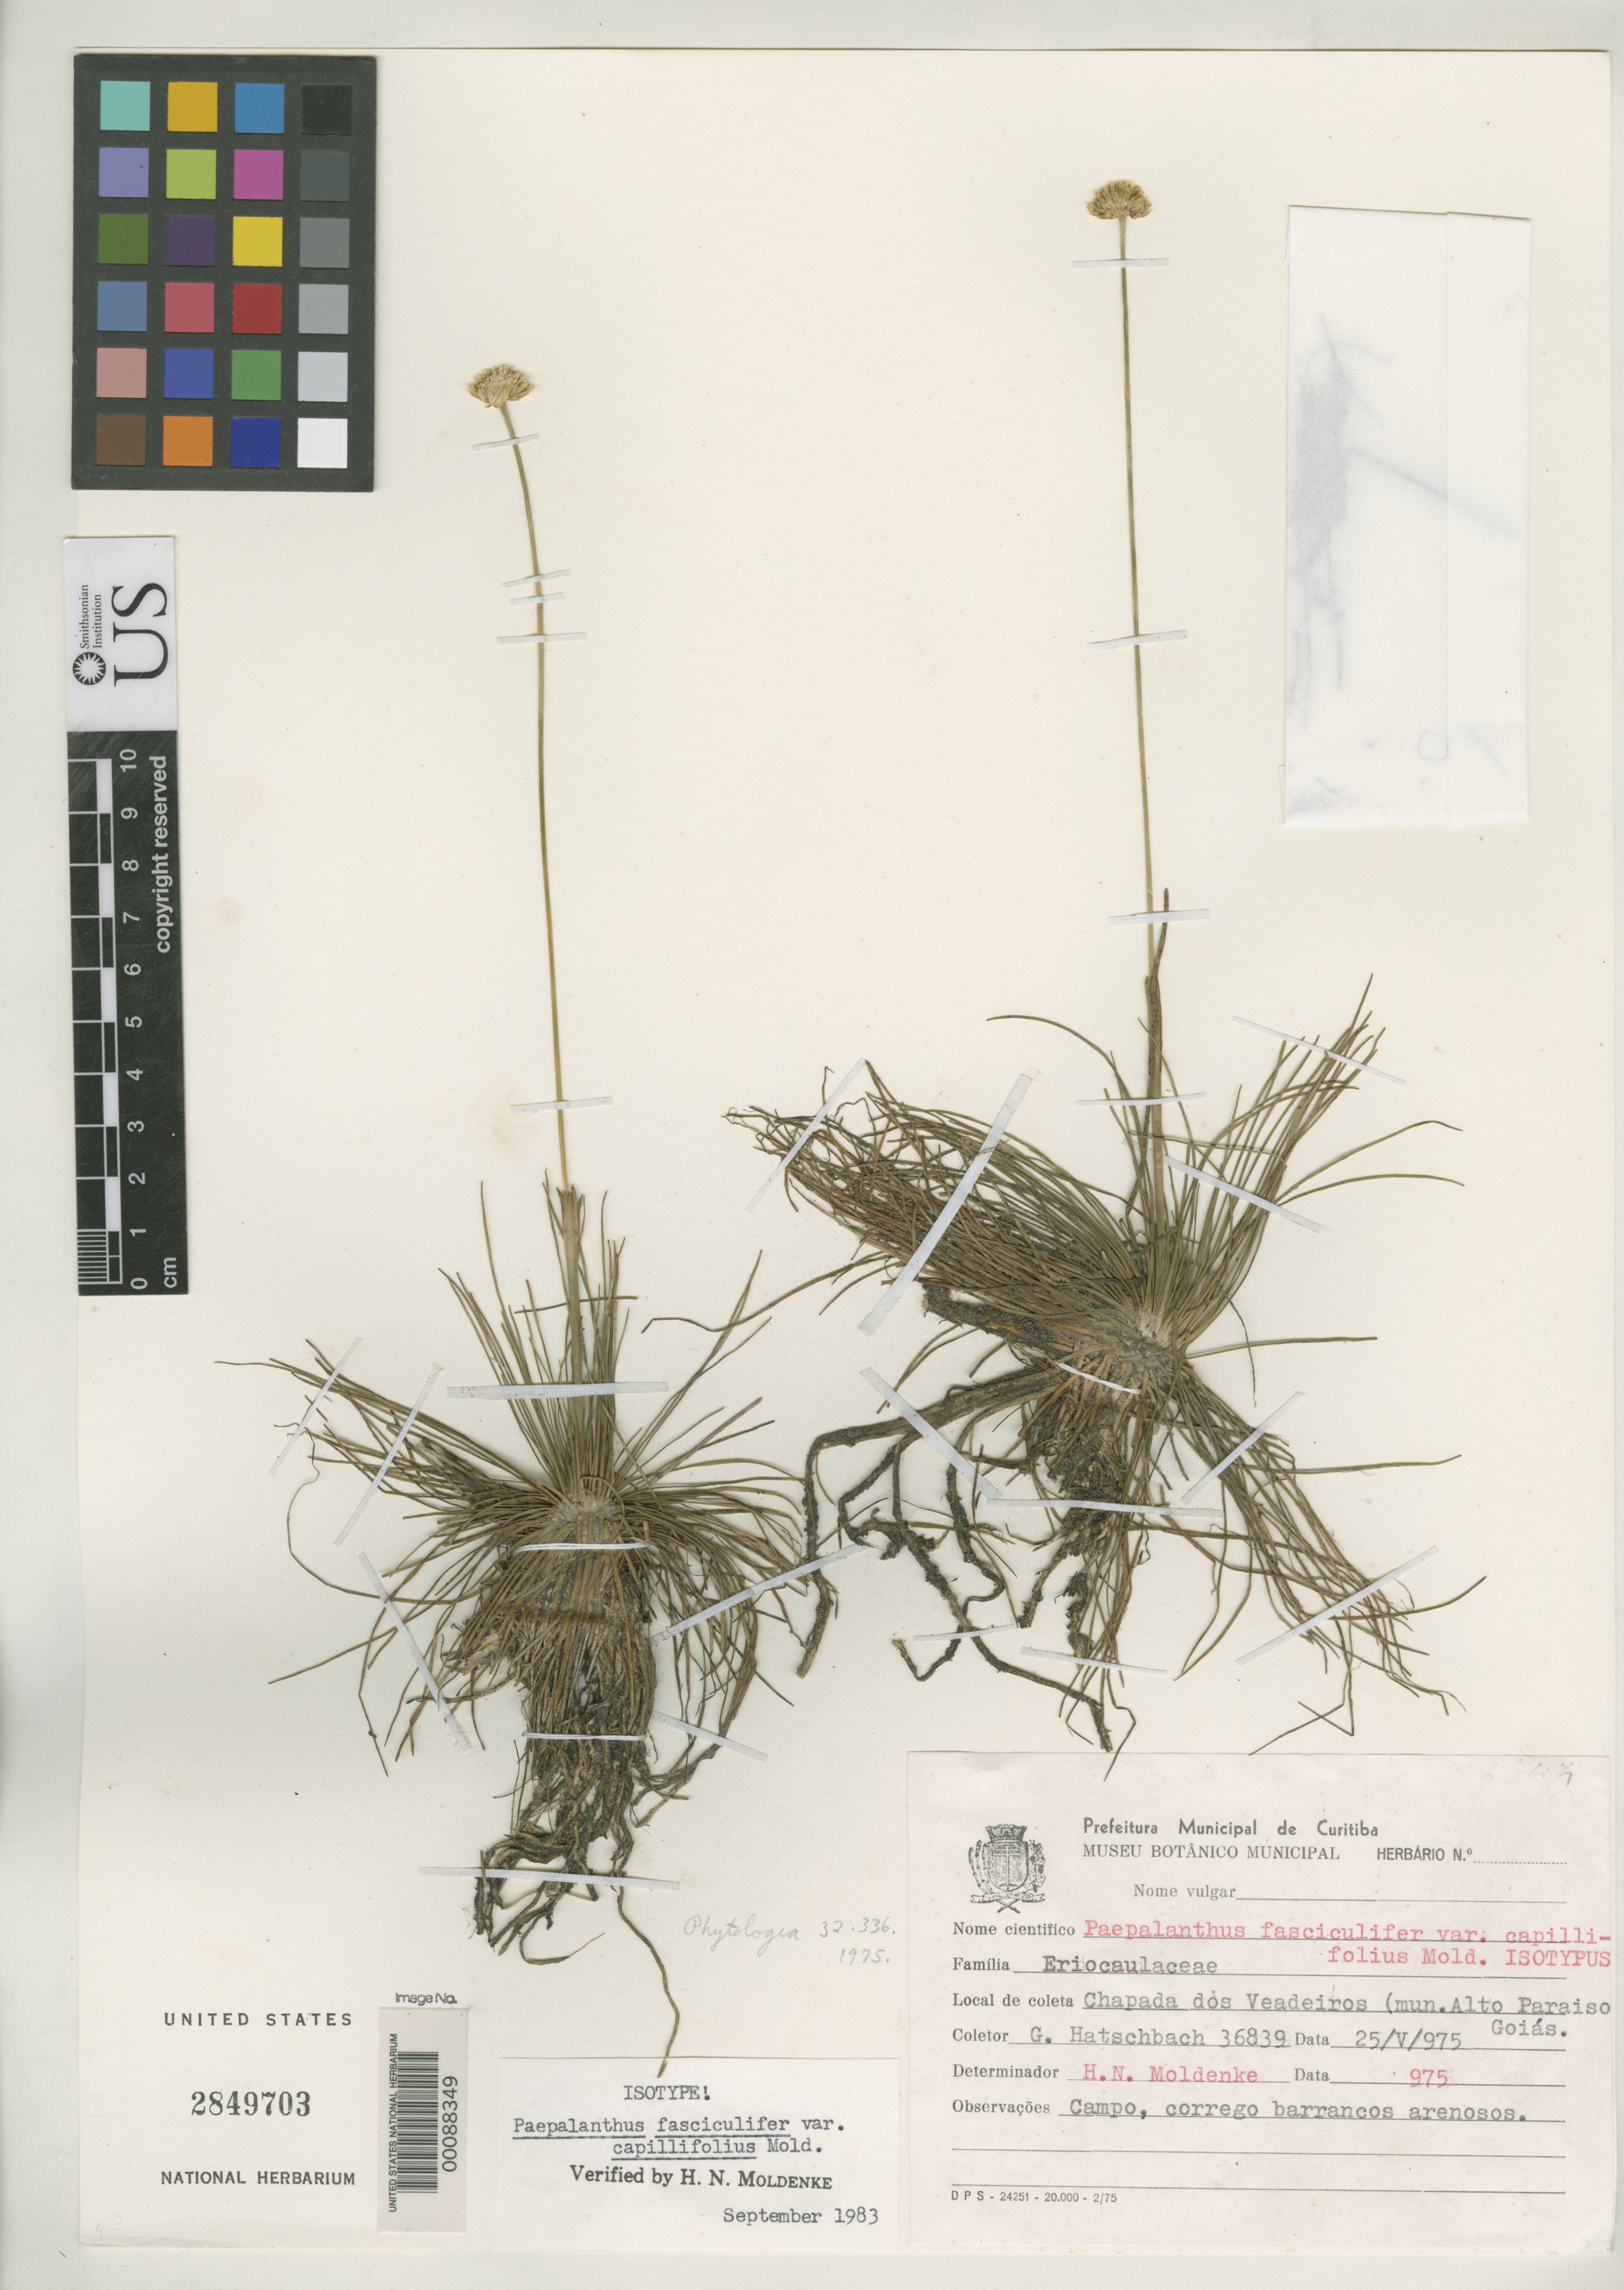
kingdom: Plantae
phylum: Tracheophyta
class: Liliopsida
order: Poales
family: Eriocaulaceae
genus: Paepalanthus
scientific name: Paepalanthus fasciculifer var. capillifolius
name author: Moldenke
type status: Isotype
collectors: G. Hatschbach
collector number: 36839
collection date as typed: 25 May 1975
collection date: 1975-05-25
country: Brazil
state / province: Goiás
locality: Chapada dos Veadeiros.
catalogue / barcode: US 2849703